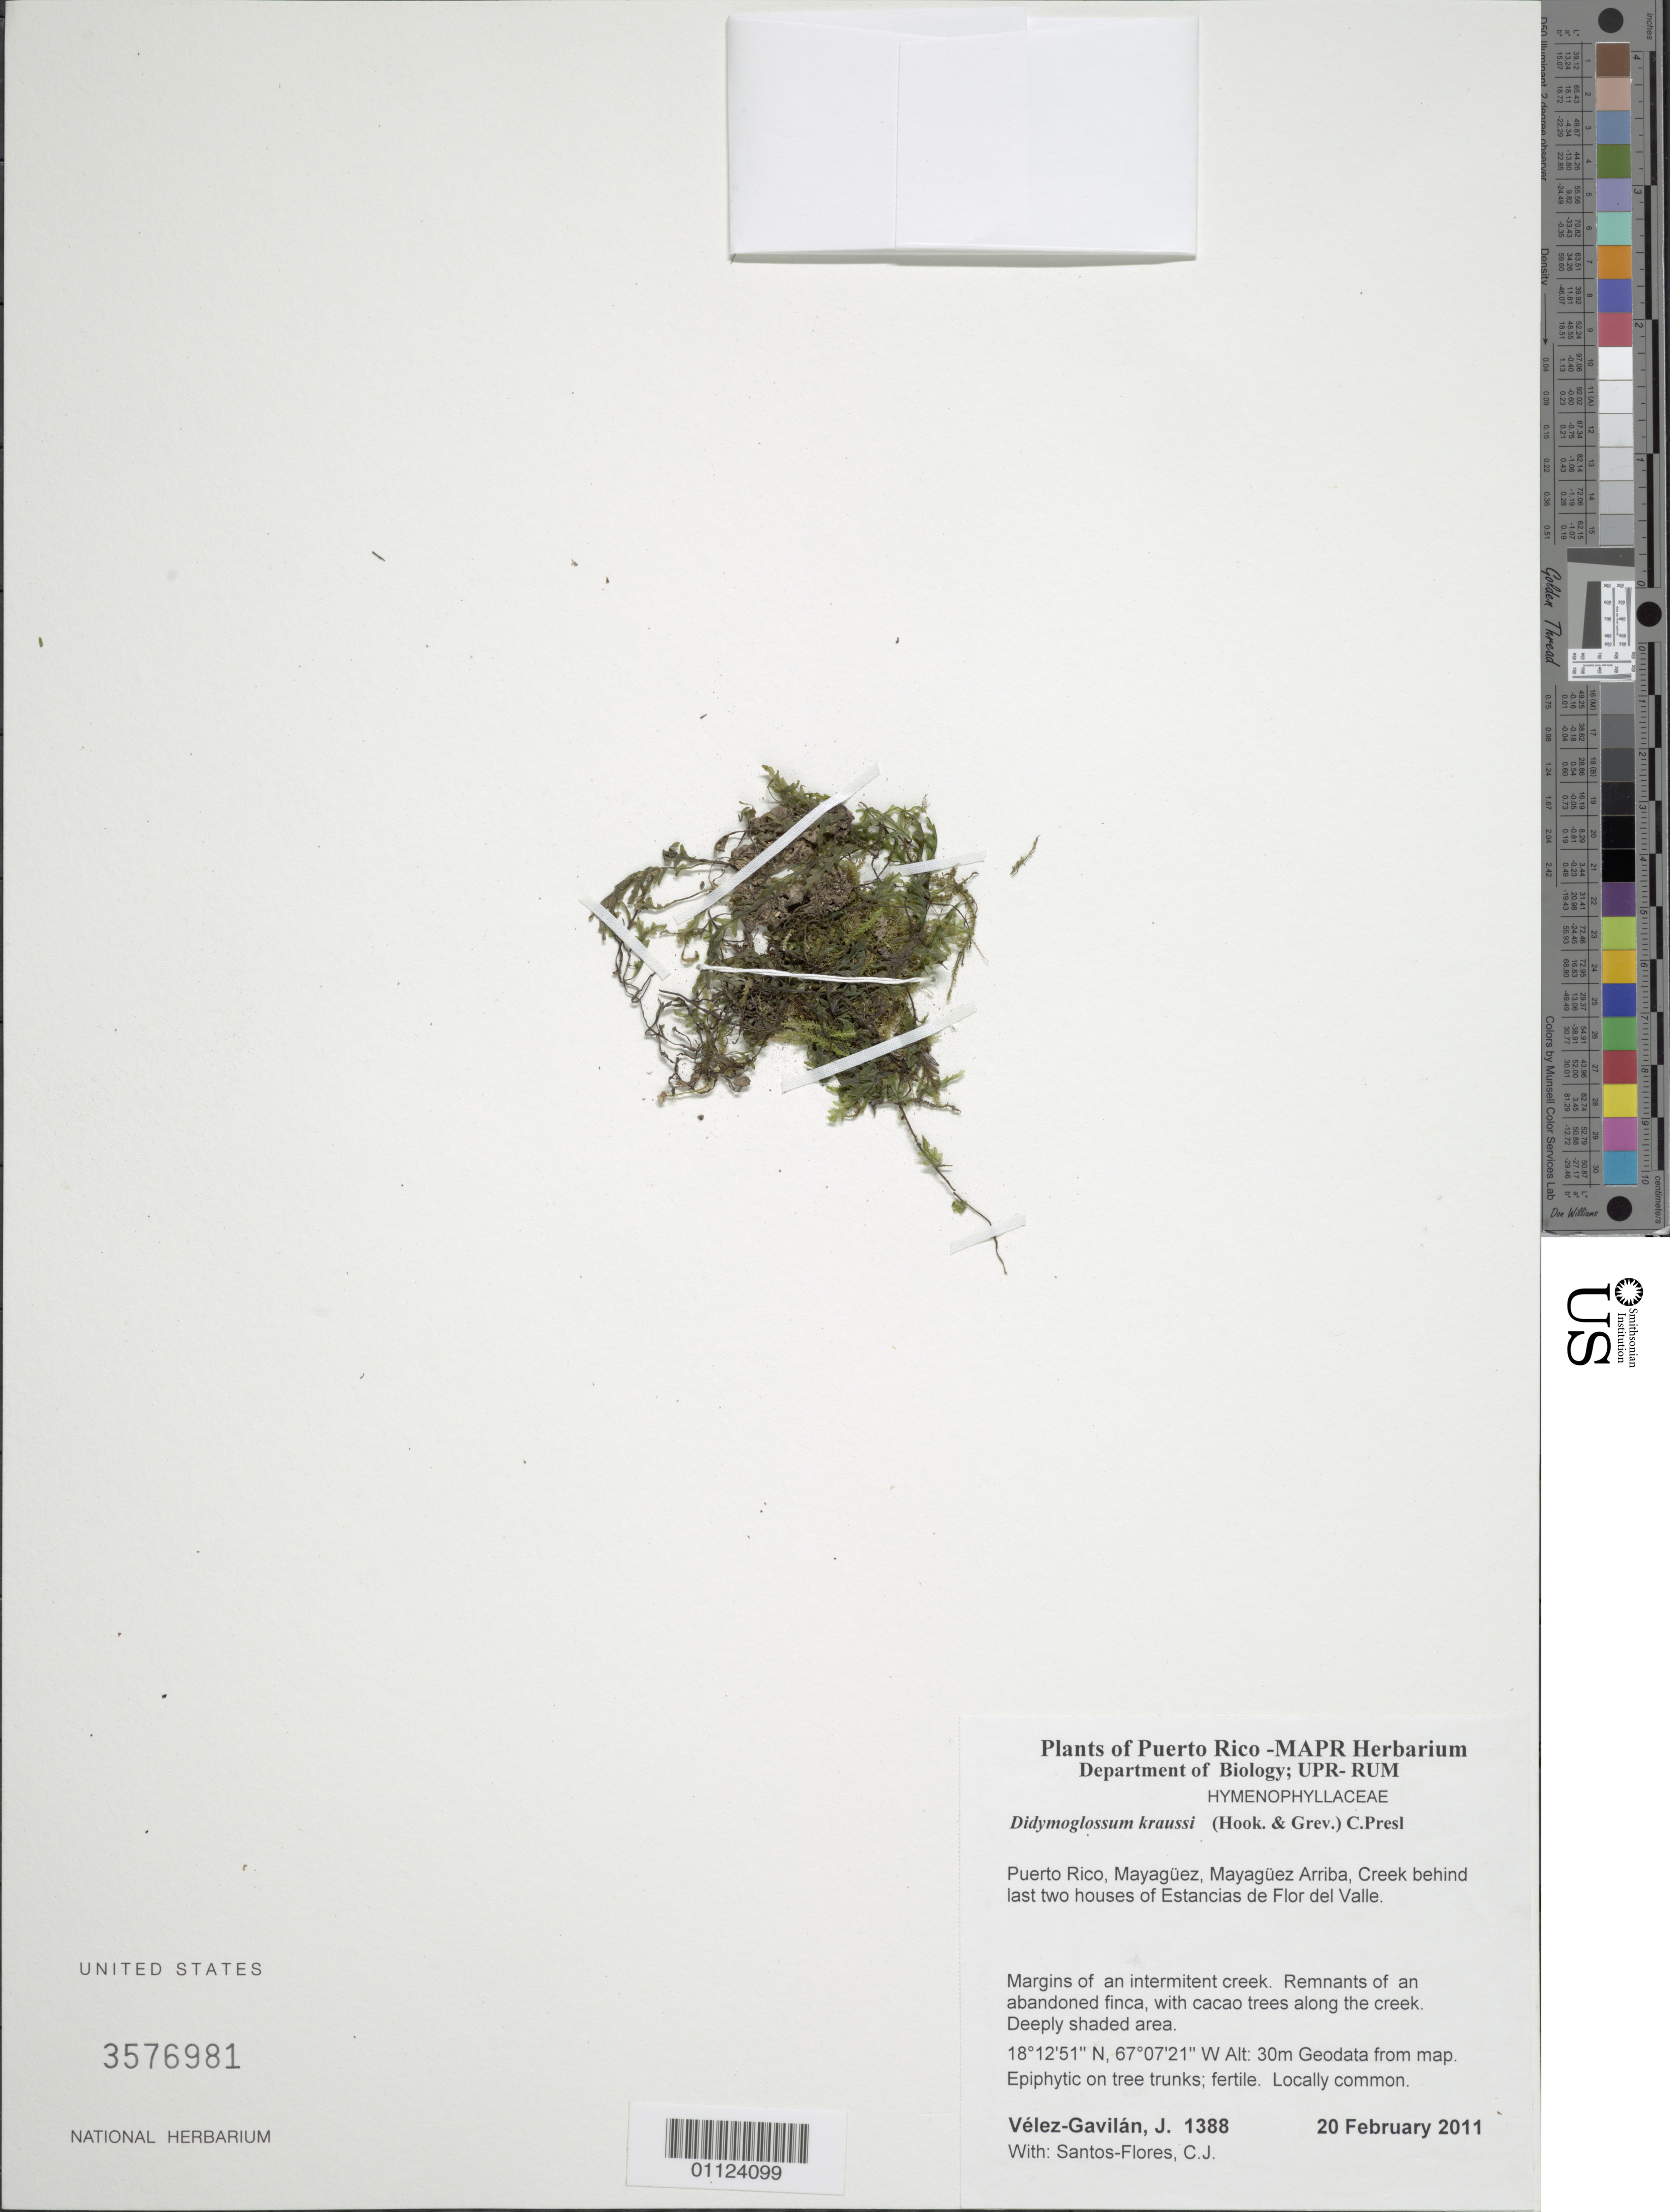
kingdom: Plantae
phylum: Tracheophyta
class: Polypodiopsida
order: Hymenophyllales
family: Hymenophyllaceae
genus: Didymoglossum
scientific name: Didymoglossum kraussii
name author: (Hook. & Grev.) C. Presl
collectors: J. Vélez-Gavilán & C. Santos-Flores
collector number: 1388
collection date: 2011-02-20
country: Puerto Rico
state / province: Mayagüez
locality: Mayagüez Arriba, Creek behind last two houses of Estancias de Flor del Valle.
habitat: Margins of an intermitent creek. Remnants of an abandoned finca, with cacao trees along the creek. Deeply shaded area.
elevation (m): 30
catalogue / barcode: US 3576981